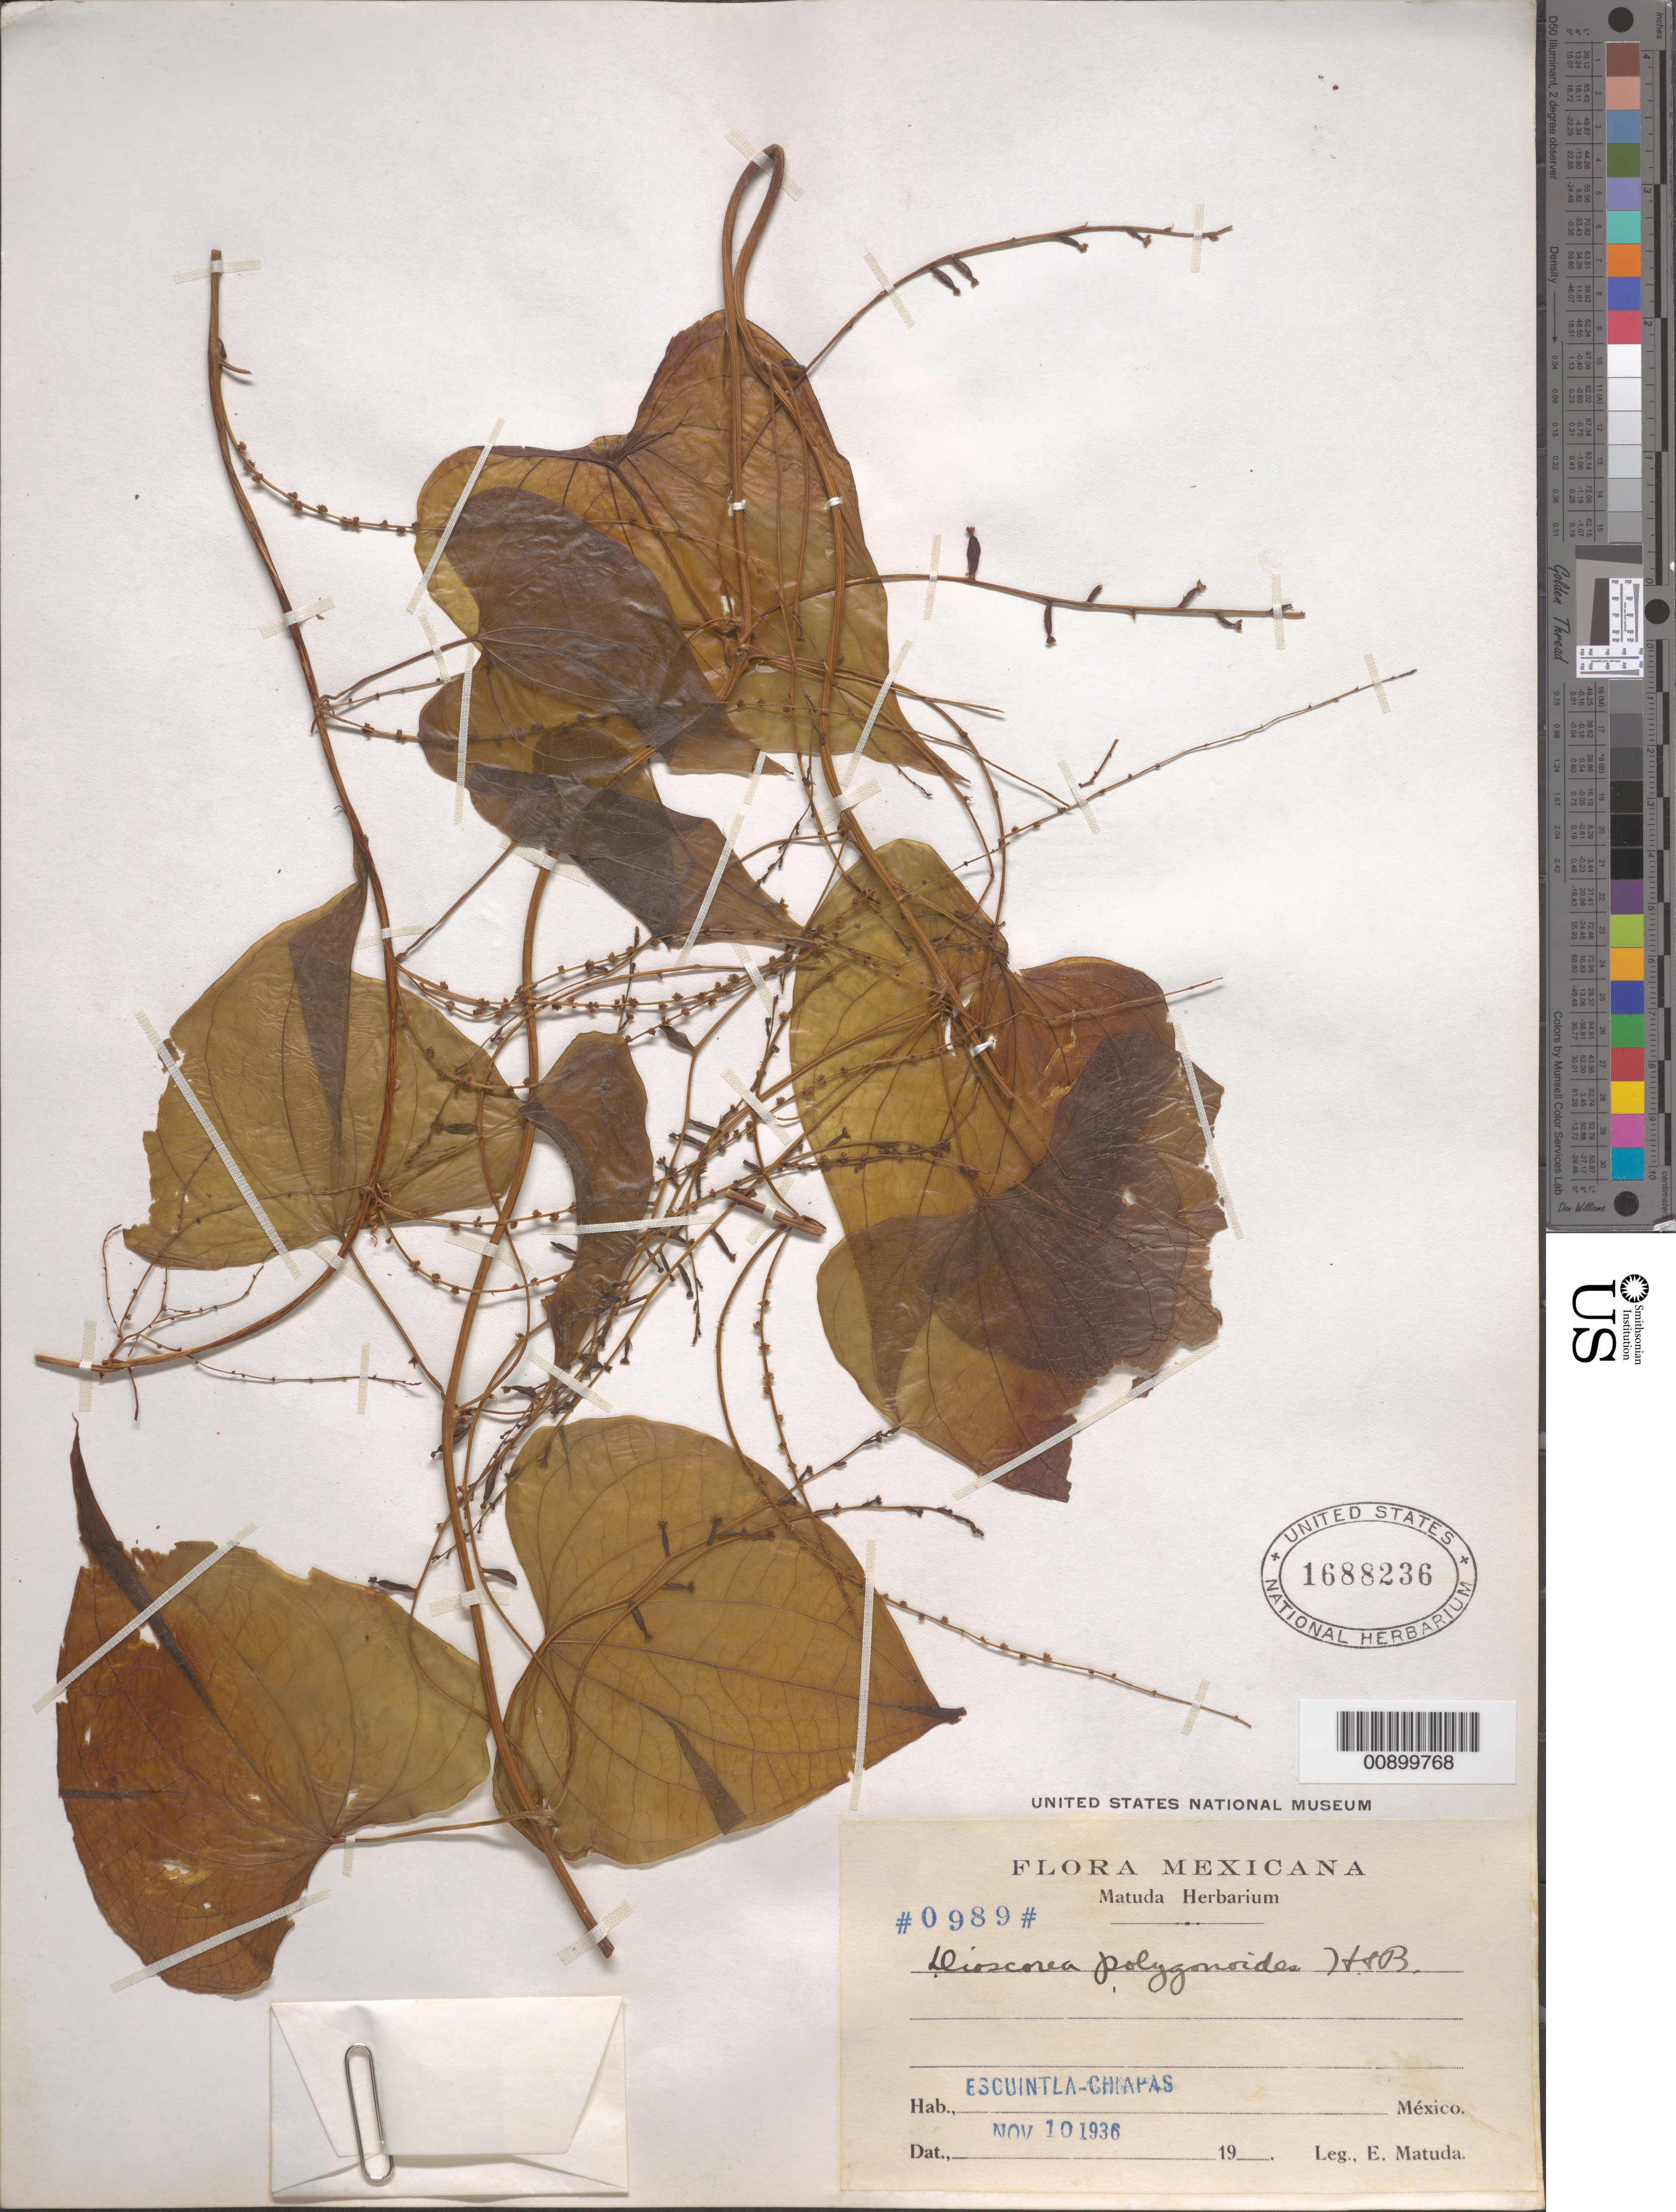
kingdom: Plantae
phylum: Tracheophyta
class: Liliopsida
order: Dioscoreales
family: Dioscoreaceae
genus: Dioscorea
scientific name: Dioscorea polygonoides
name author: Humb. & Bonpl. ex Willd.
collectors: E. Matuda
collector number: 0989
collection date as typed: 10 Nov 1936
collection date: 1936-11-10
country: Mexico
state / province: Chiapas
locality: Escuintla, Chiapas.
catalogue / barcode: US 1688236